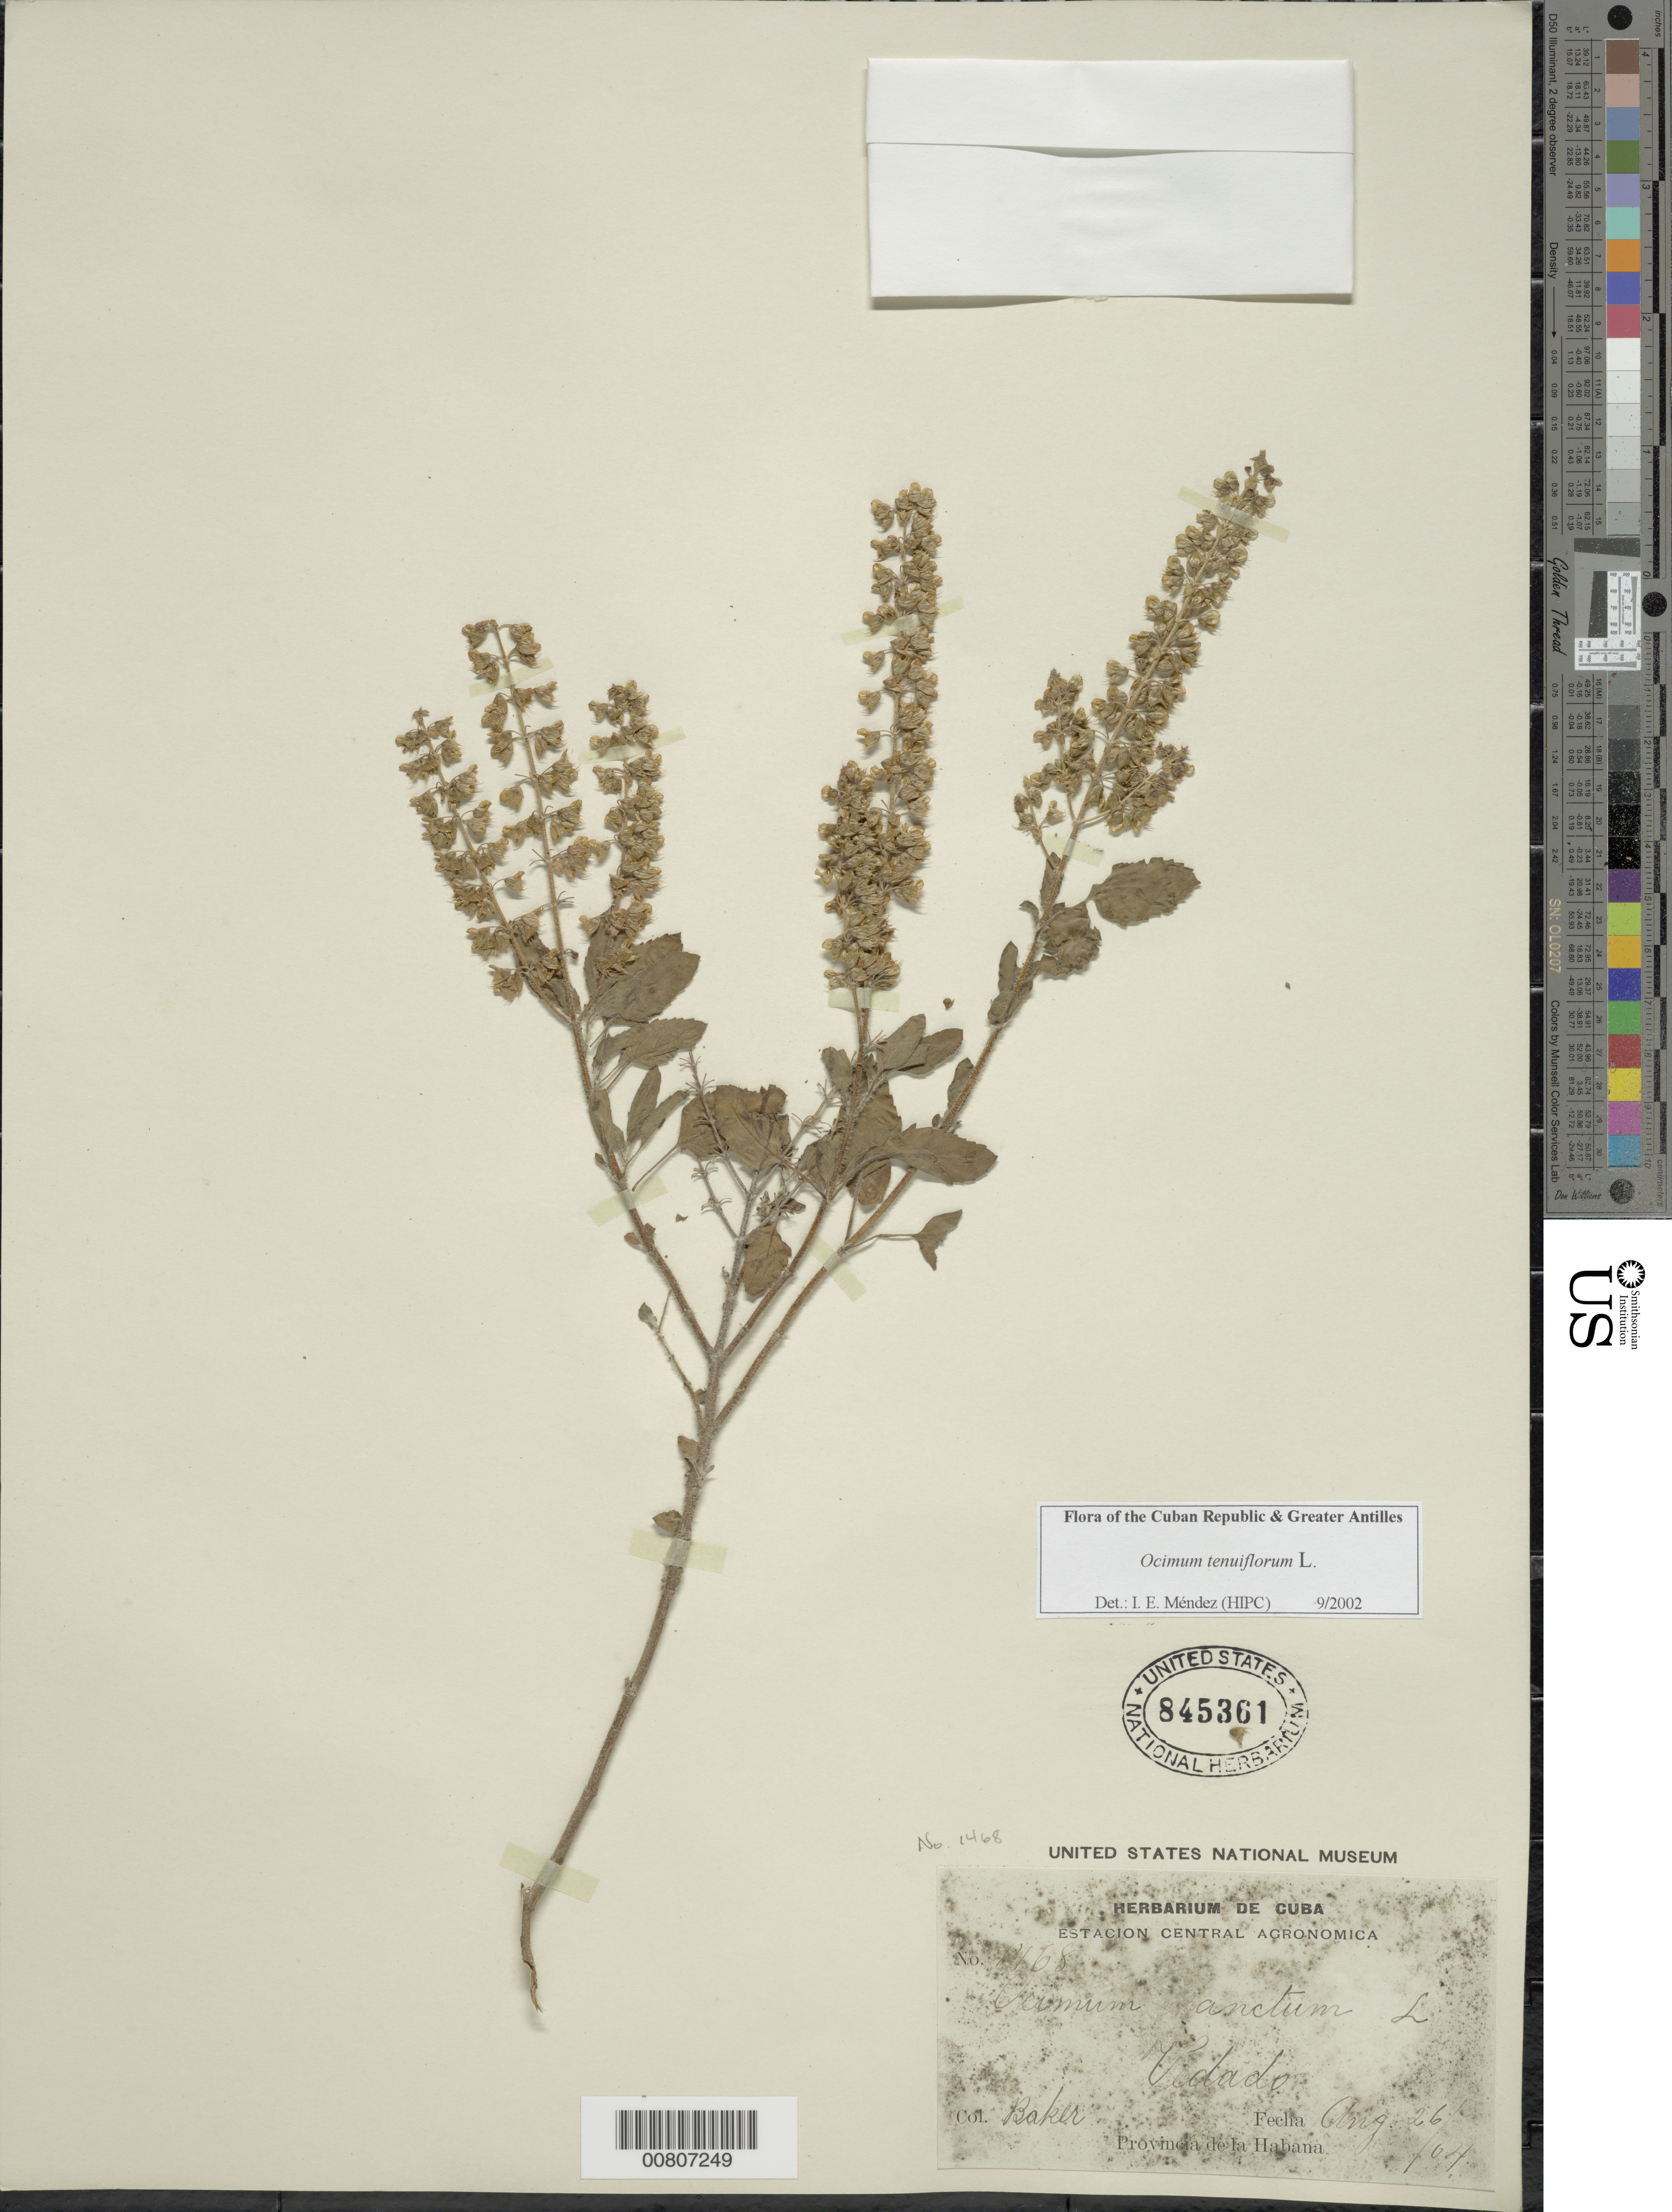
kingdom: Plantae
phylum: Tracheophyta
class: Magnoliopsida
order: Lamiales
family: Lamiaceae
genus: Ocimum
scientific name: Ocimum tenuiflorum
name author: L.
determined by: Méndez, Isidro E., (HIPC)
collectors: C. F. Baker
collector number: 1468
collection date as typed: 26 Aug 1904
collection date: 1904-08-26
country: Cuba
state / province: La Habana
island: Cuba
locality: Vedado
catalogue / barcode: US 845361